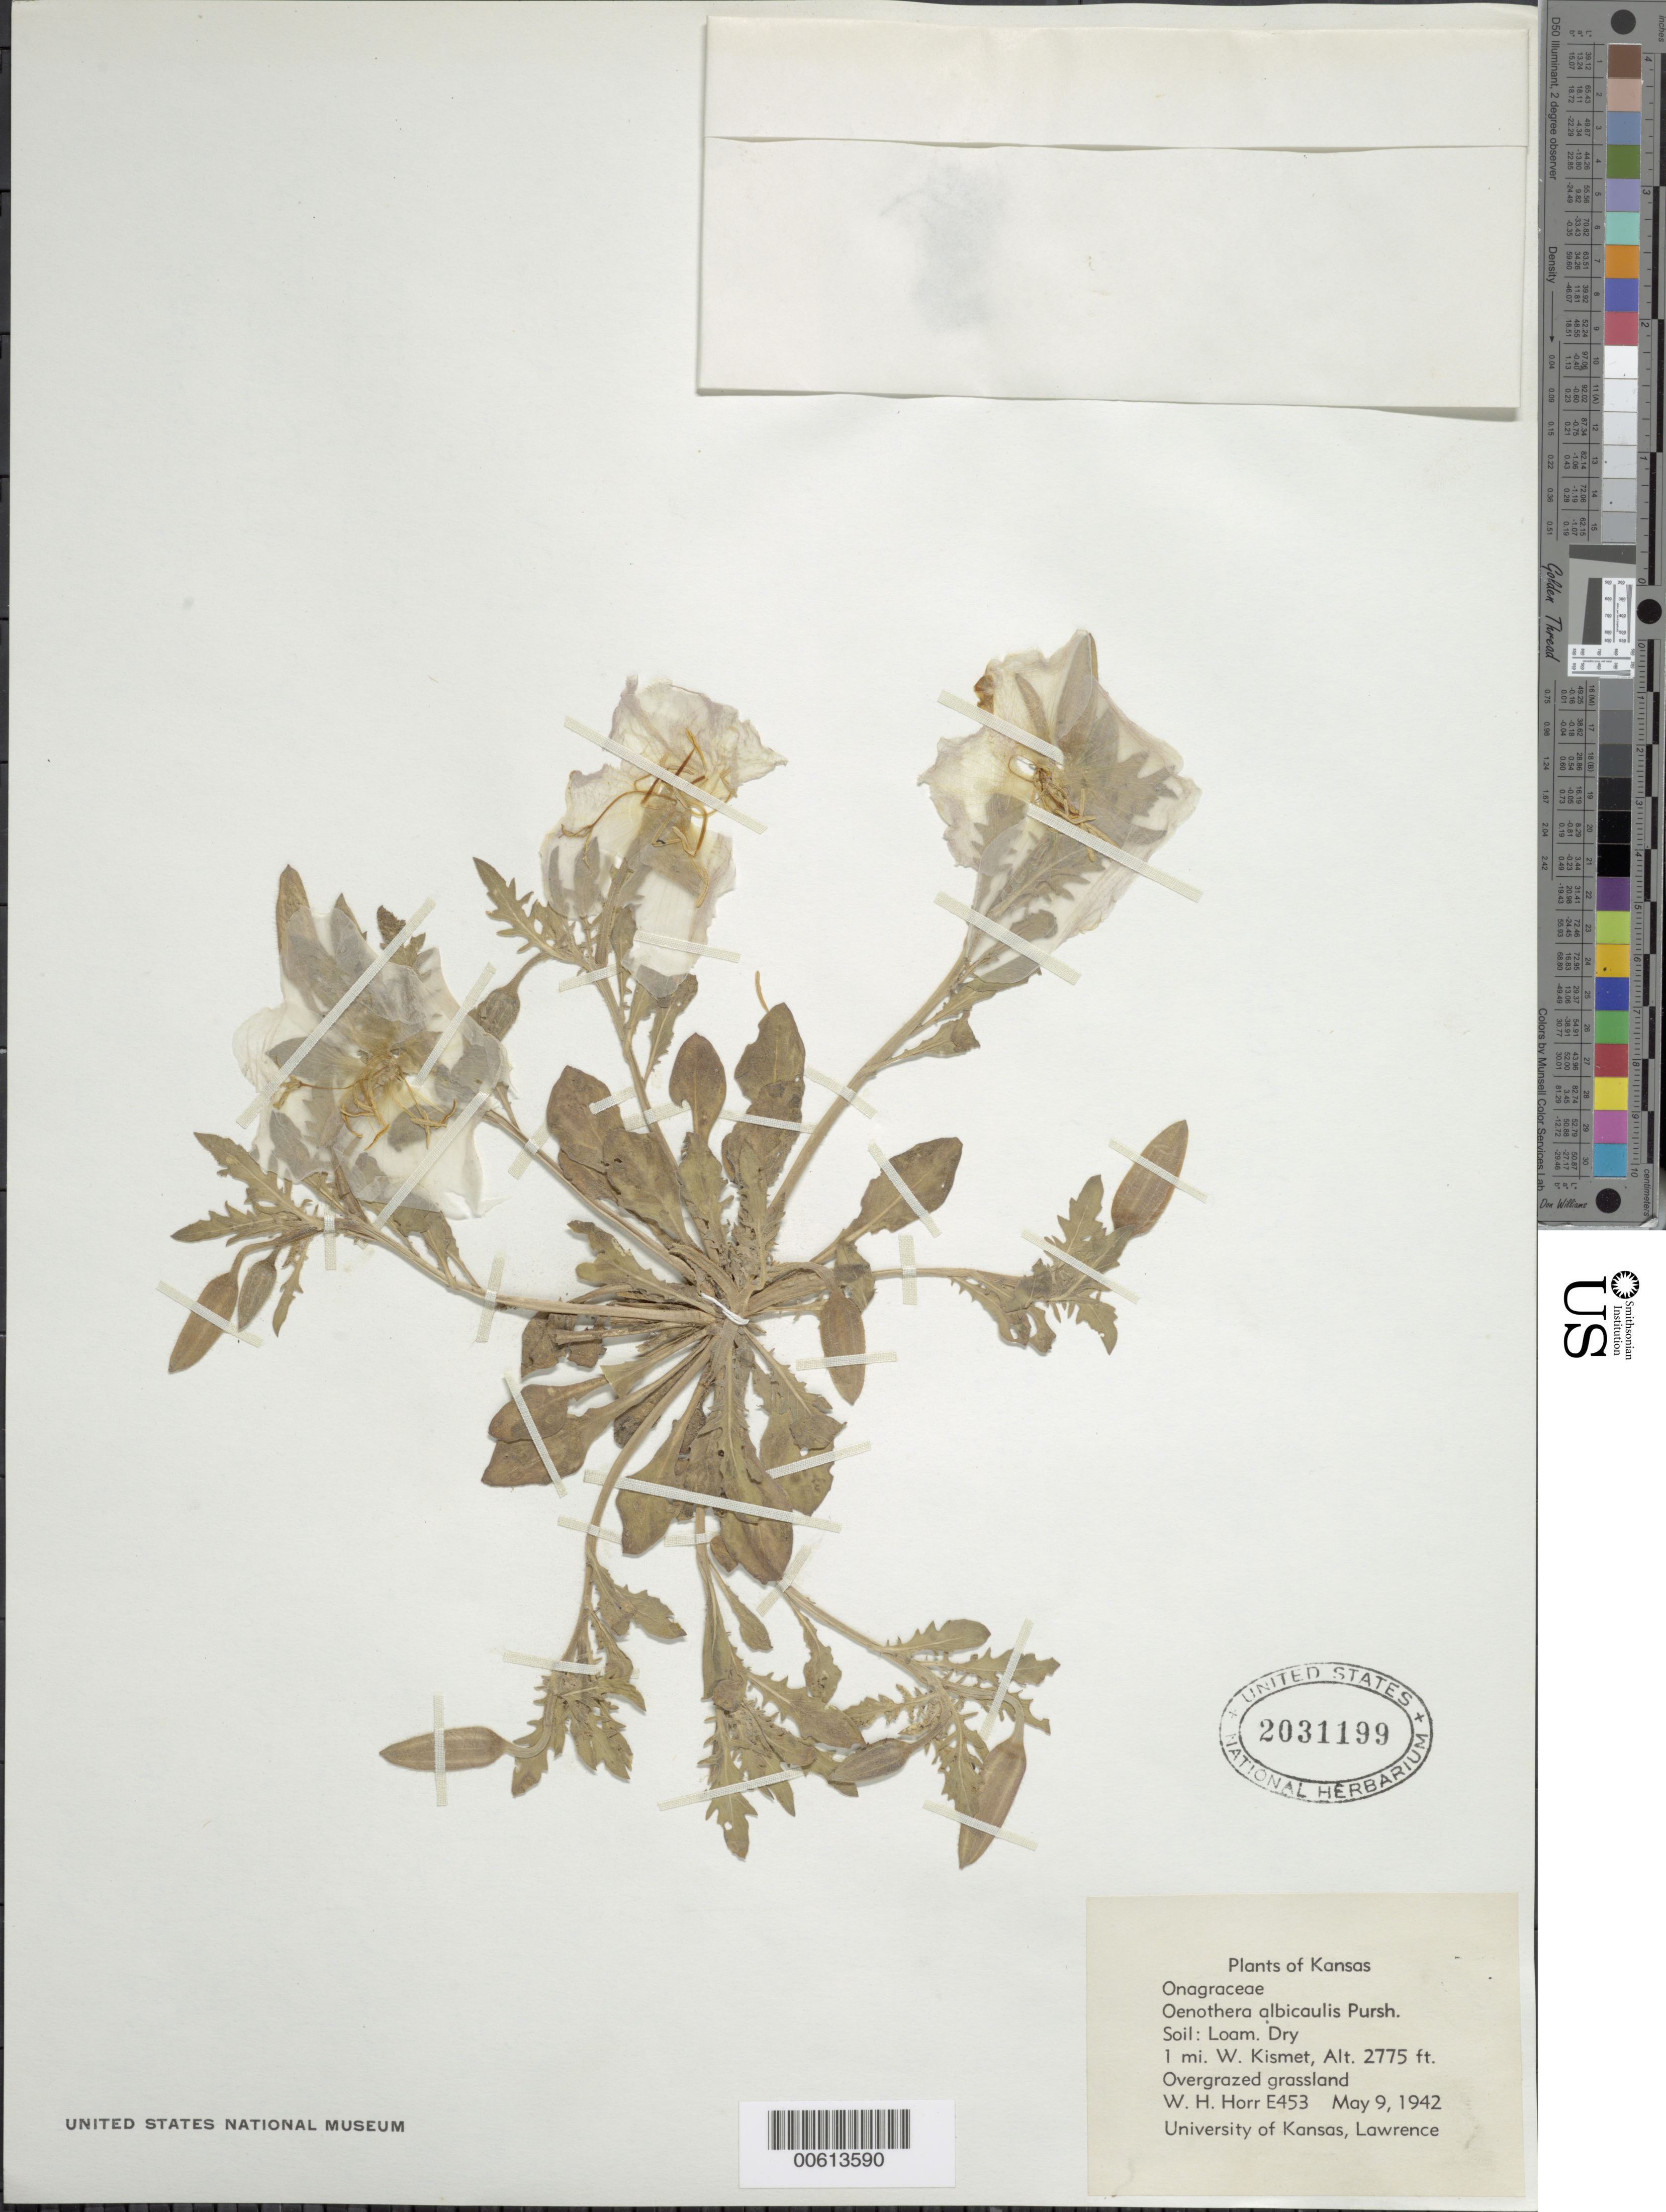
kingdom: Plantae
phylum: Tracheophyta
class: Magnoliopsida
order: Myrtales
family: Onagraceae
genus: Oenothera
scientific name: Oenothera albicaulis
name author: Pursh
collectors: W. H. Horr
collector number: E453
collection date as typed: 09 May 1942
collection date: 1942-05-09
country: United States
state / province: Kansas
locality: W Kismet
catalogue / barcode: US 2031199